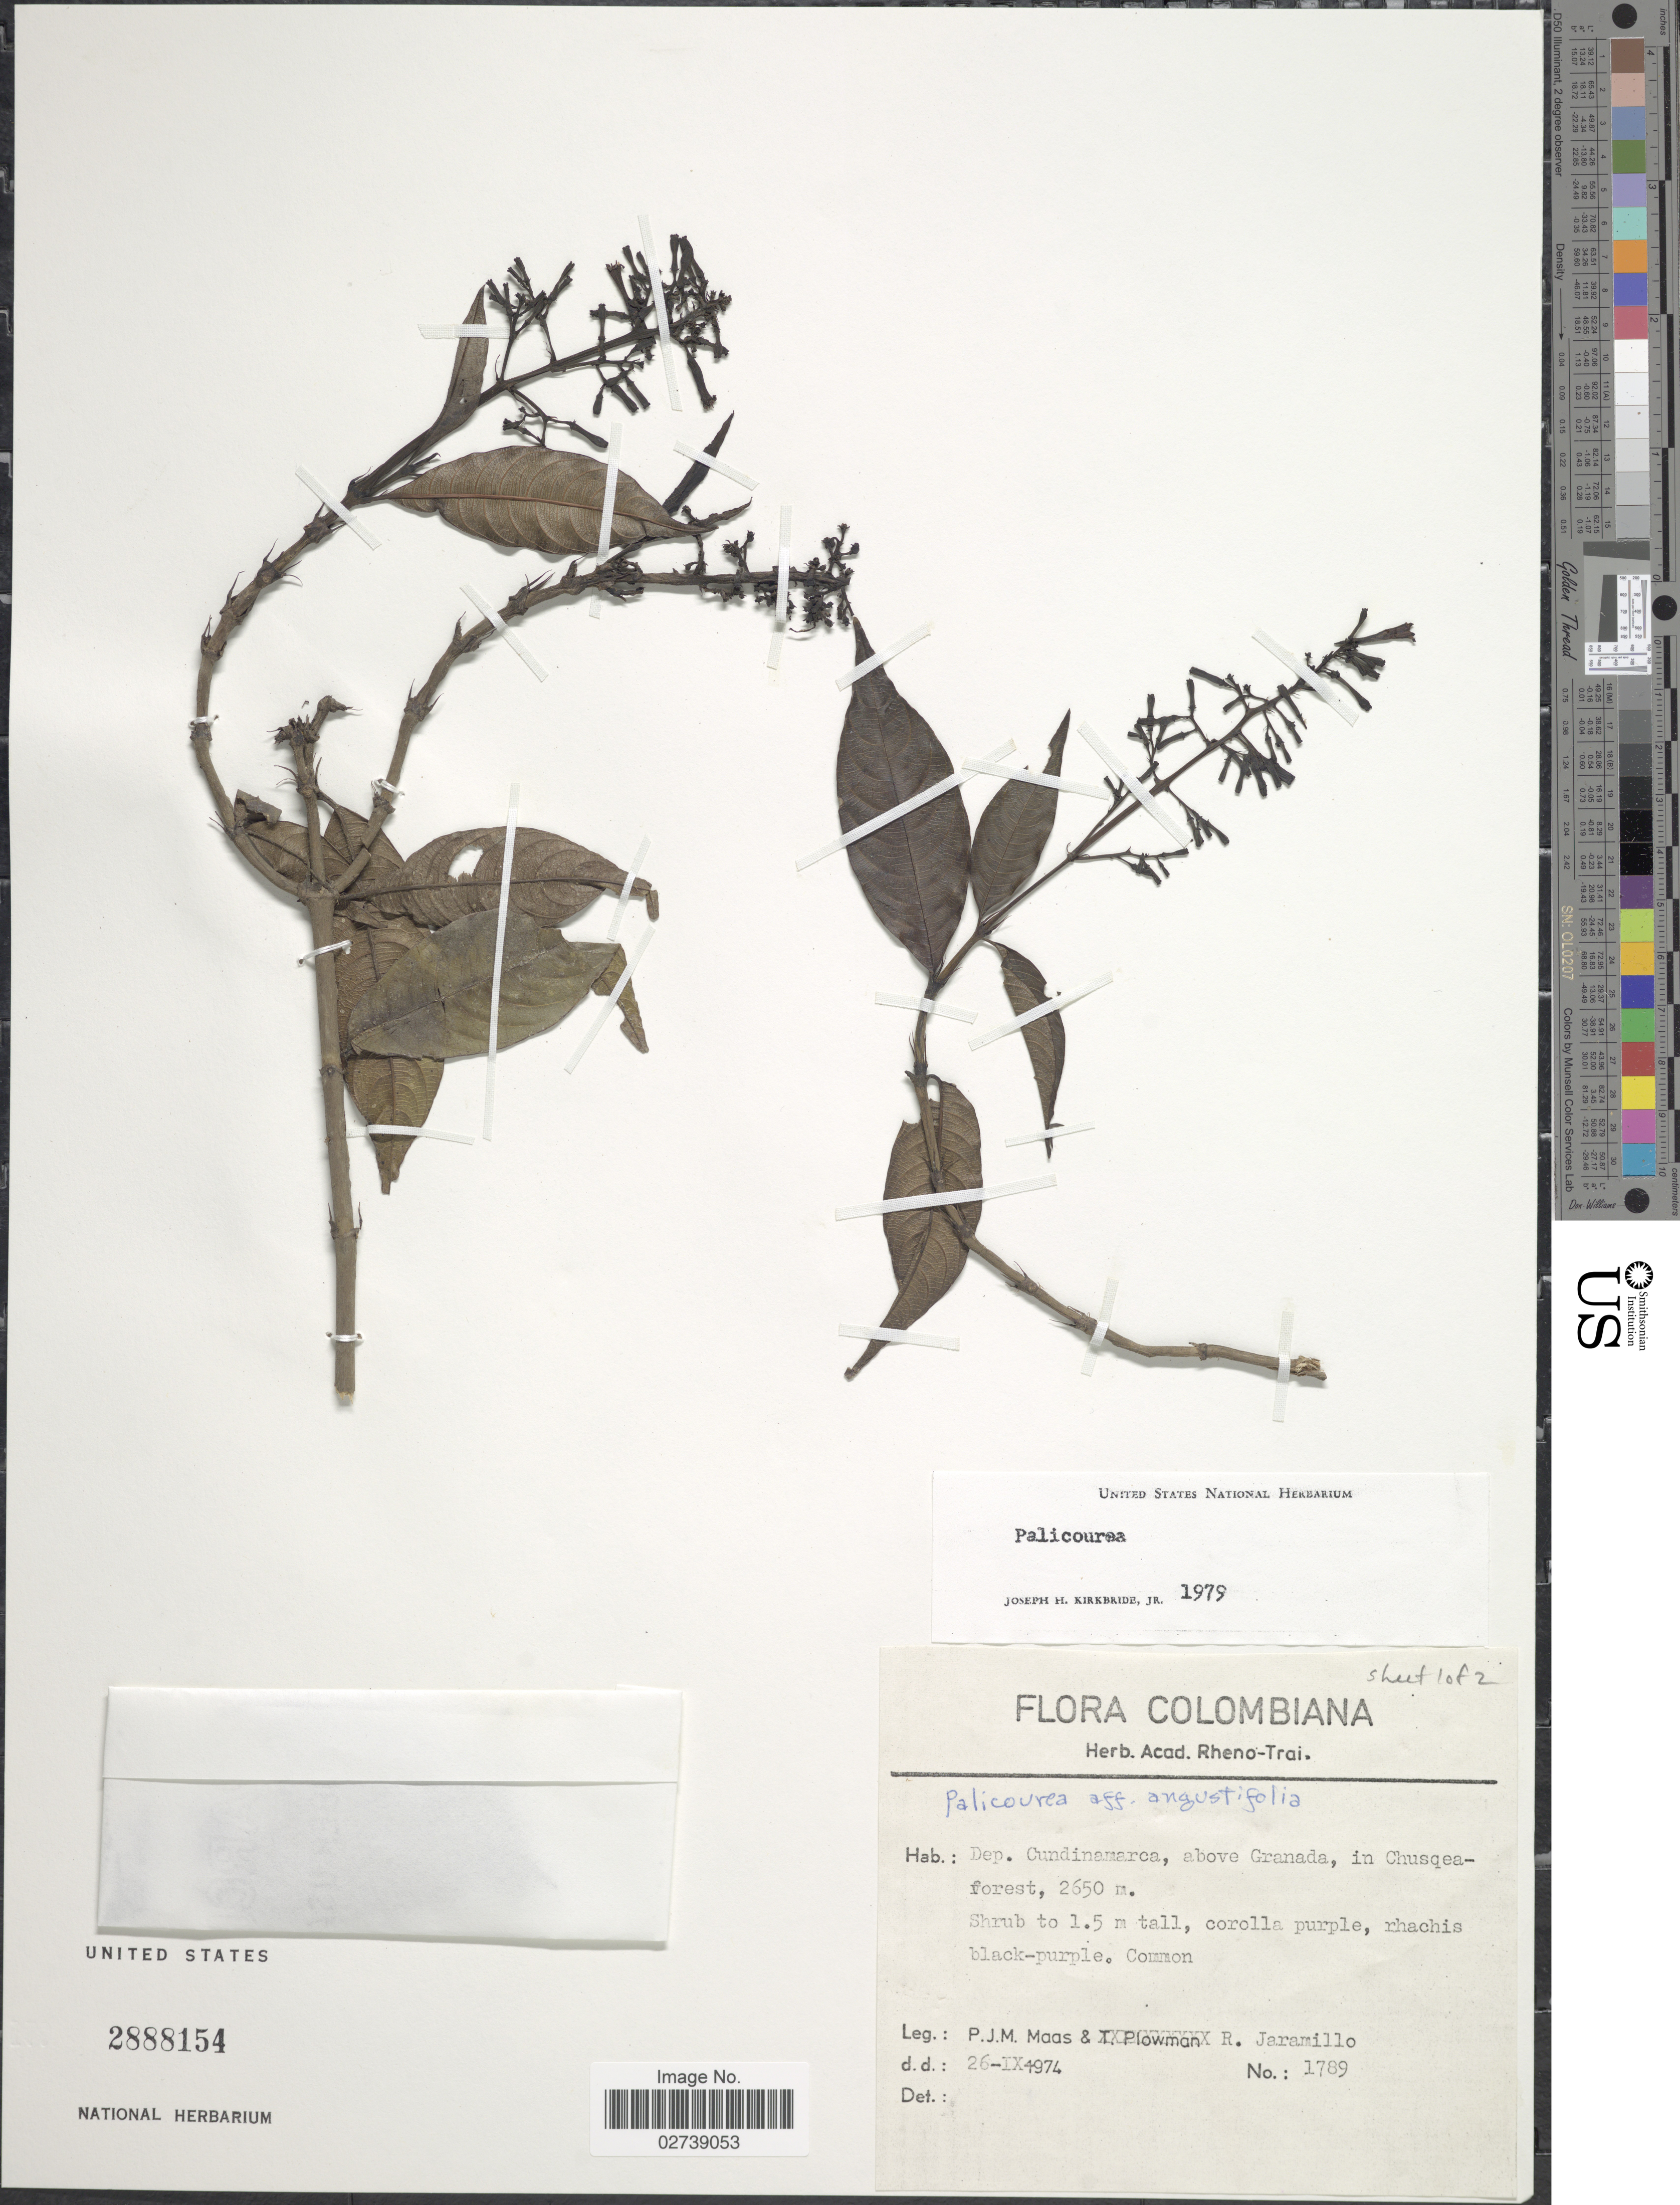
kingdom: Plantae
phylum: Tracheophyta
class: Magnoliopsida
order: Gentianales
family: Rubiaceae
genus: Palicourea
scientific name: Palicourea angustifolia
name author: Kunth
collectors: P. Maas & R. Jaramillo M.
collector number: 1789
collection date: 1974-09-26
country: Colombia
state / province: Cundinamarca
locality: Dep. Cundinamarca, above Granada, in Chusqea-forest.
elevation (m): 2650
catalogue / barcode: US 2888154